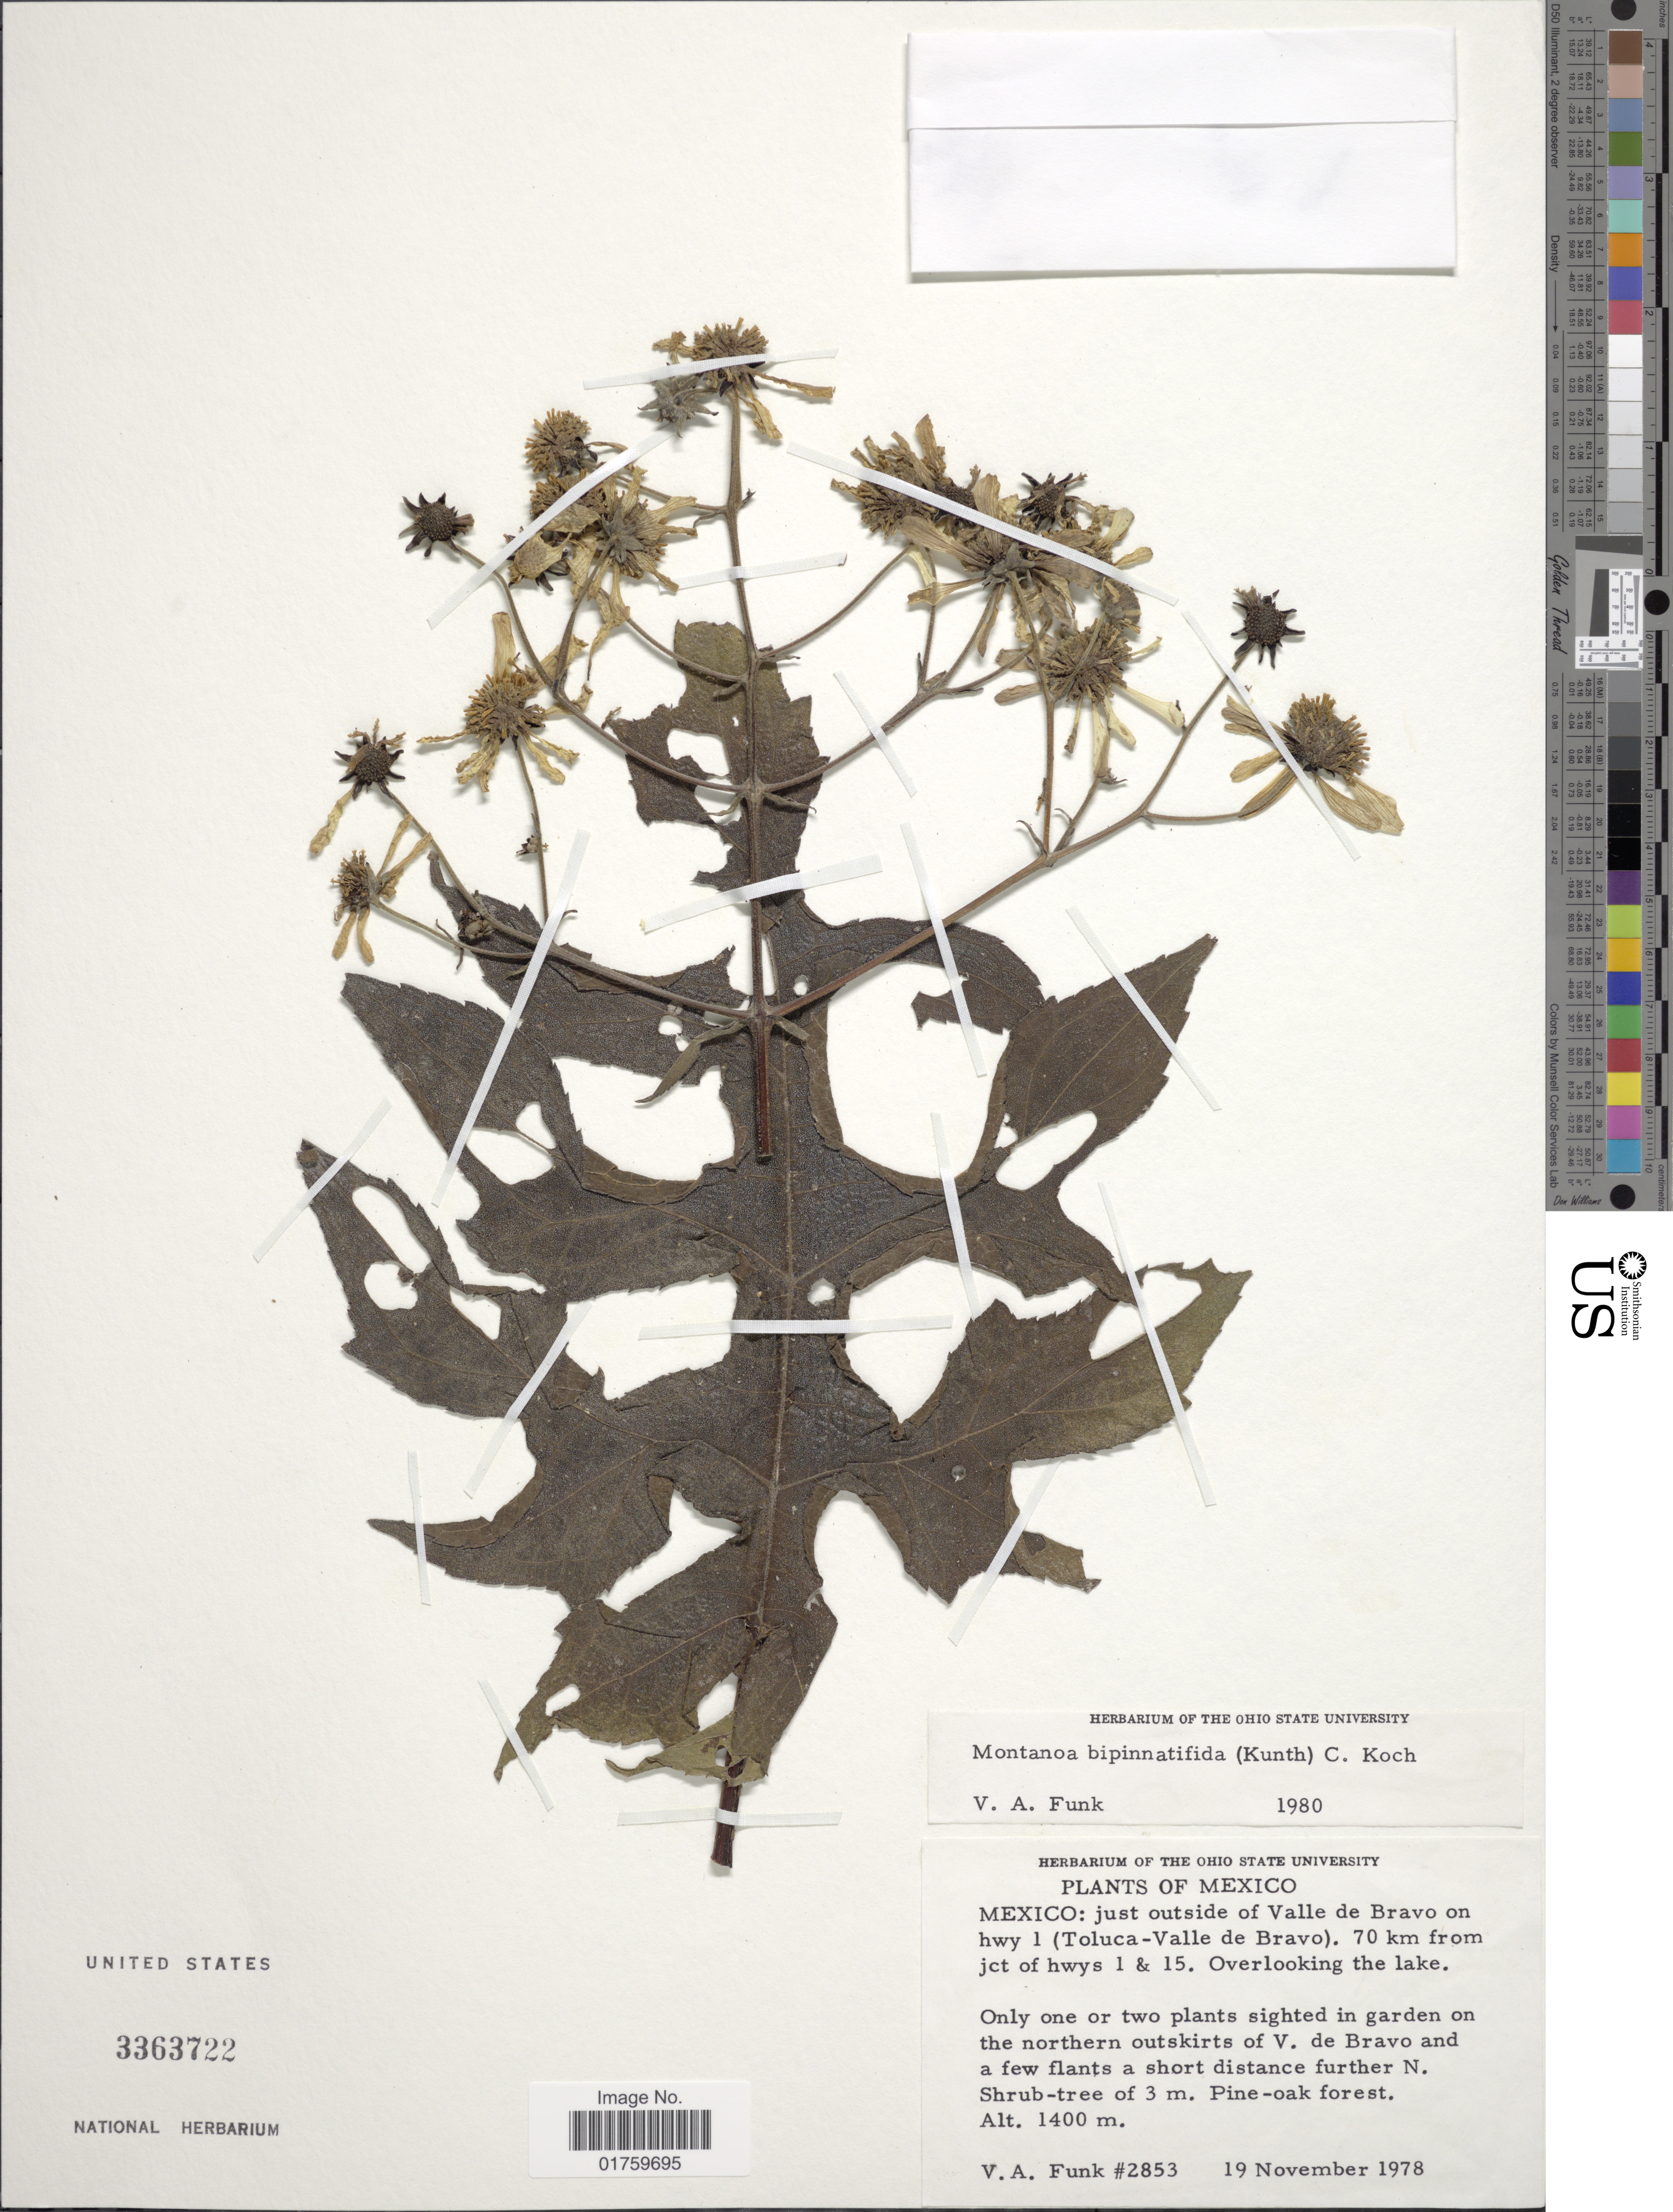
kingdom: Plantae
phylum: Tracheophyta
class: Magnoliopsida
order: Asterales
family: Asteraceae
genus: Montanoa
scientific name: Montanoa bipinnatifida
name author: (Kunth) C. Koch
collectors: V. Funk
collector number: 2853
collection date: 1978-11-19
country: Mexico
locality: Just outside of Valle de Bravo on hwy (Toluca-Valle de Bravo), 70 km from jct of hwys 1 & 16, overlooking the lake.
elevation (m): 1400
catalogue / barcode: US 3363722